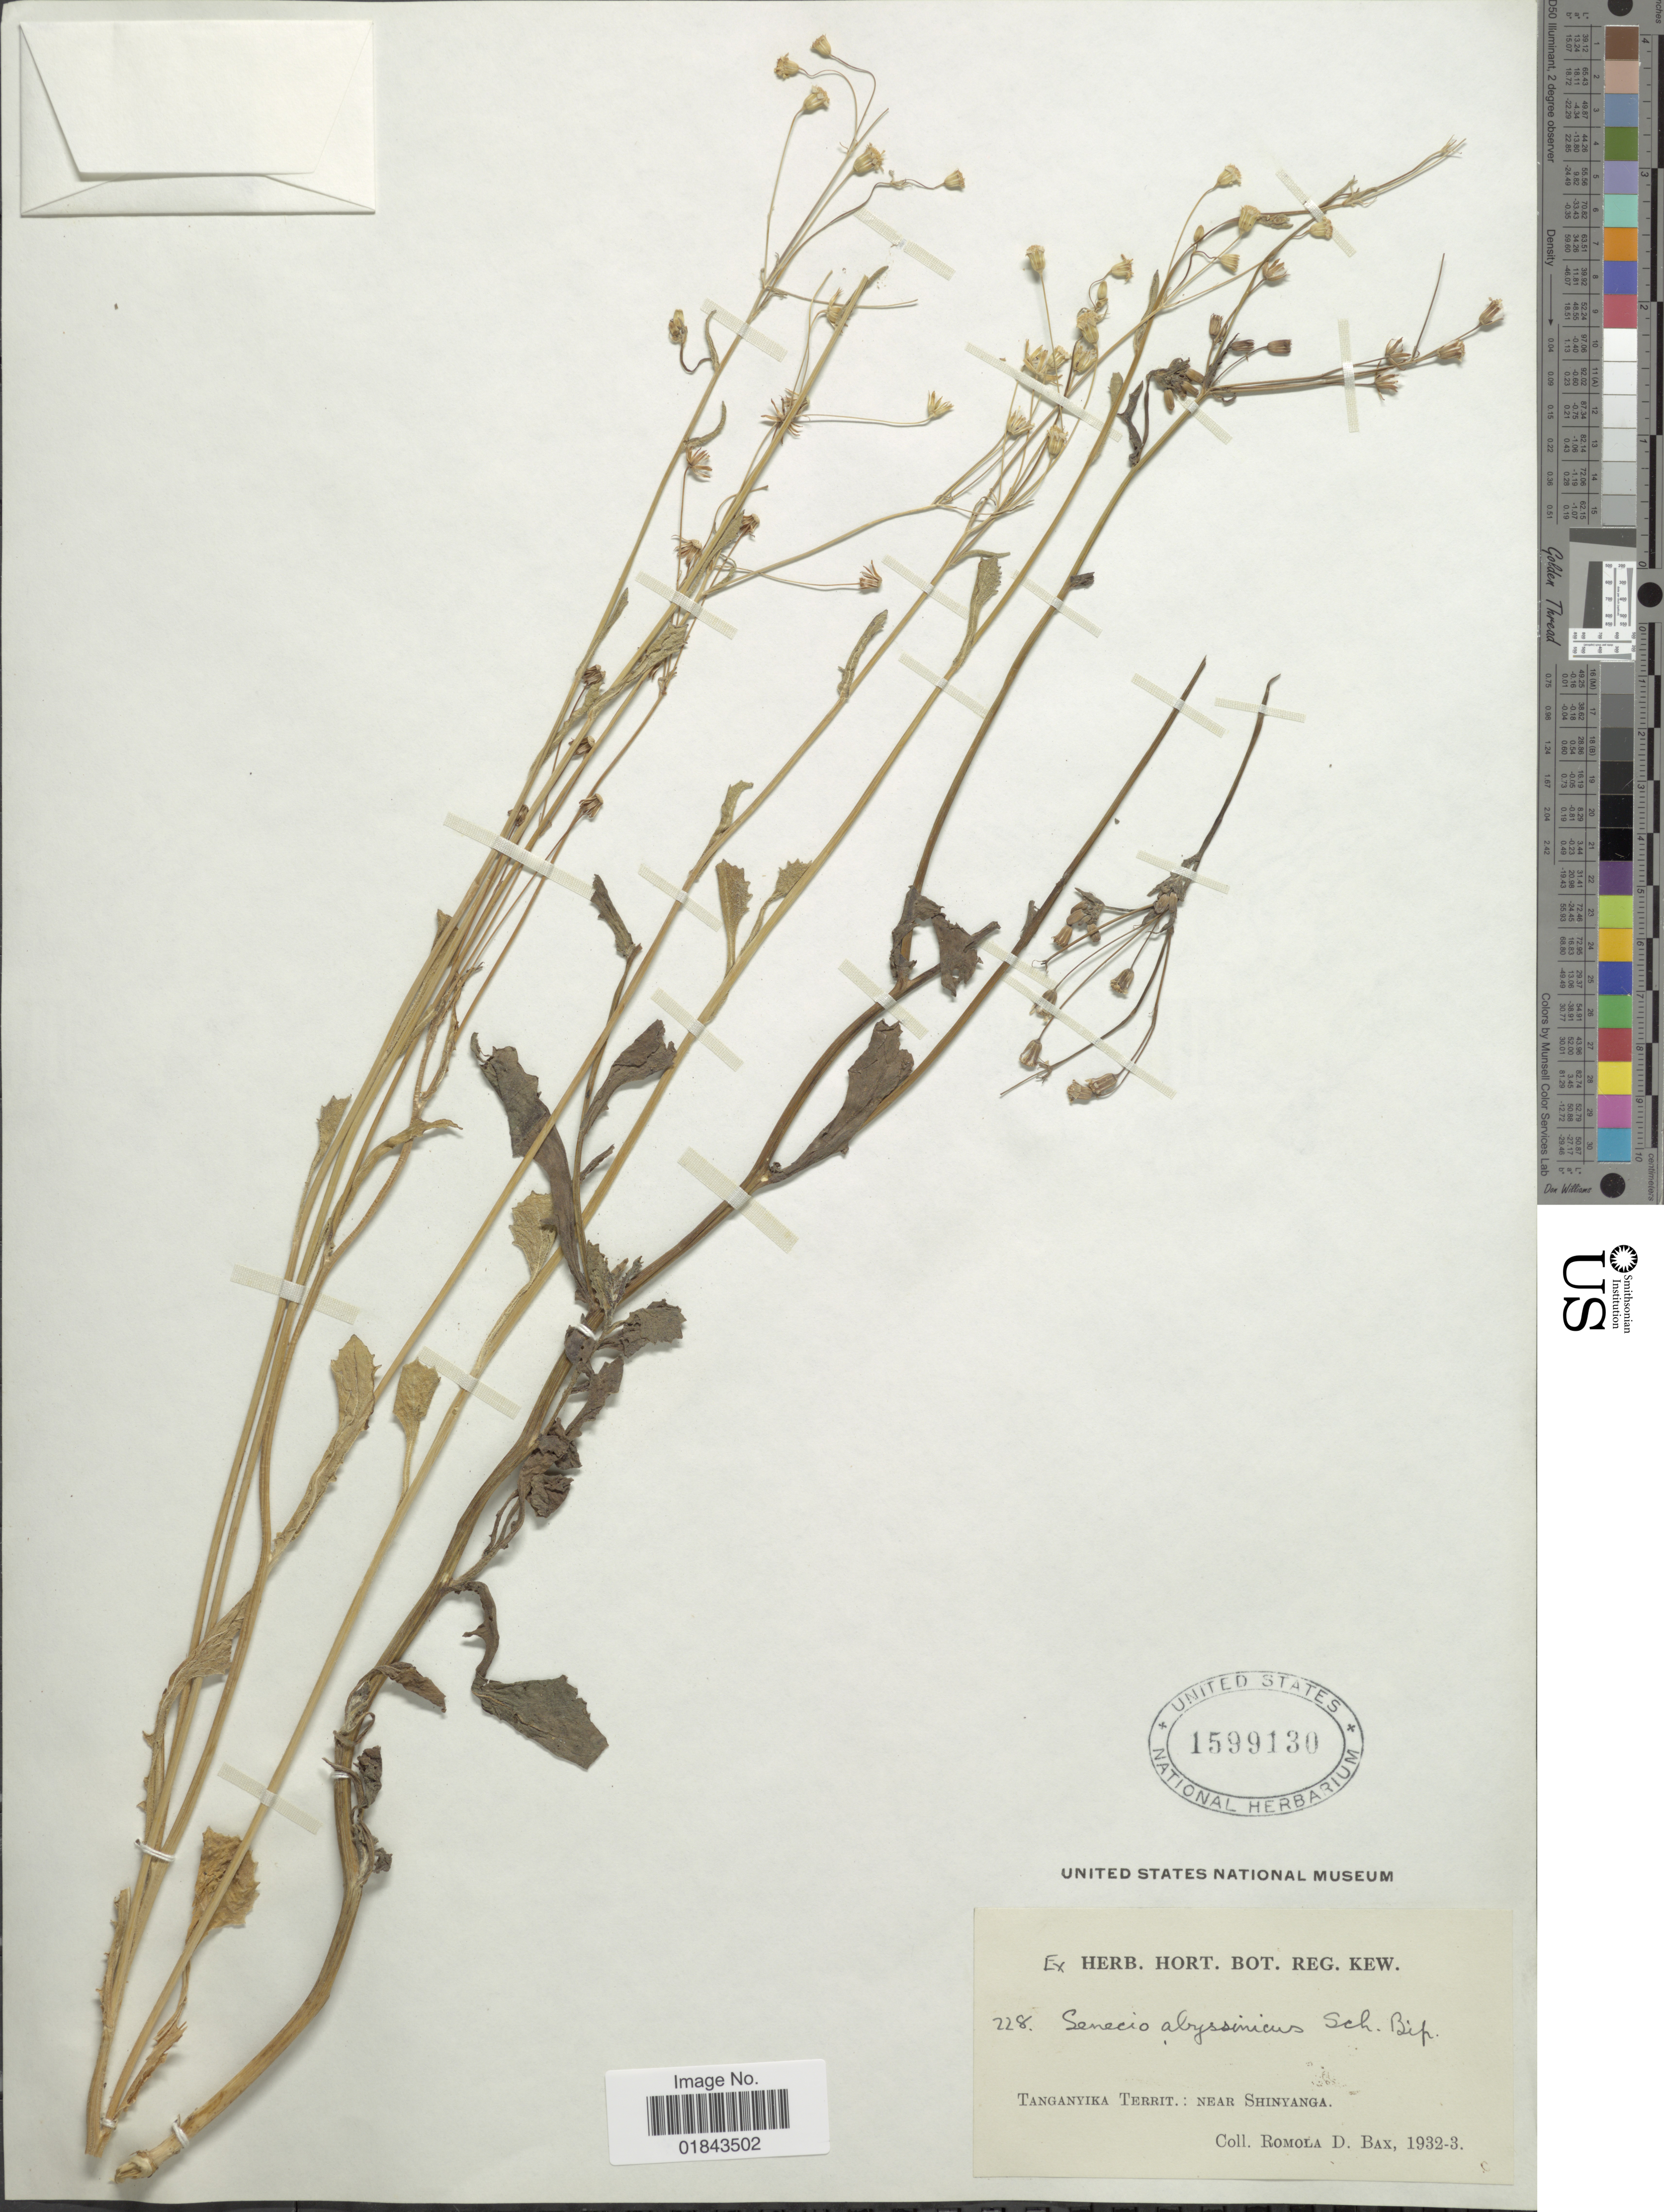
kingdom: Plantae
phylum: Tracheophyta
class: Magnoliopsida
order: Asterales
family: Asteraceae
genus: Emilia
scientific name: Emilia abyssinica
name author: (Sch. Bip. ex A. Rich.) C. Jeffrey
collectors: R. Bax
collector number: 228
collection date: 1932/1933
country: Tanzania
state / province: Shinyanga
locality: Tanganyika Territ.: near Shinyanga.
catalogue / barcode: US 1599130